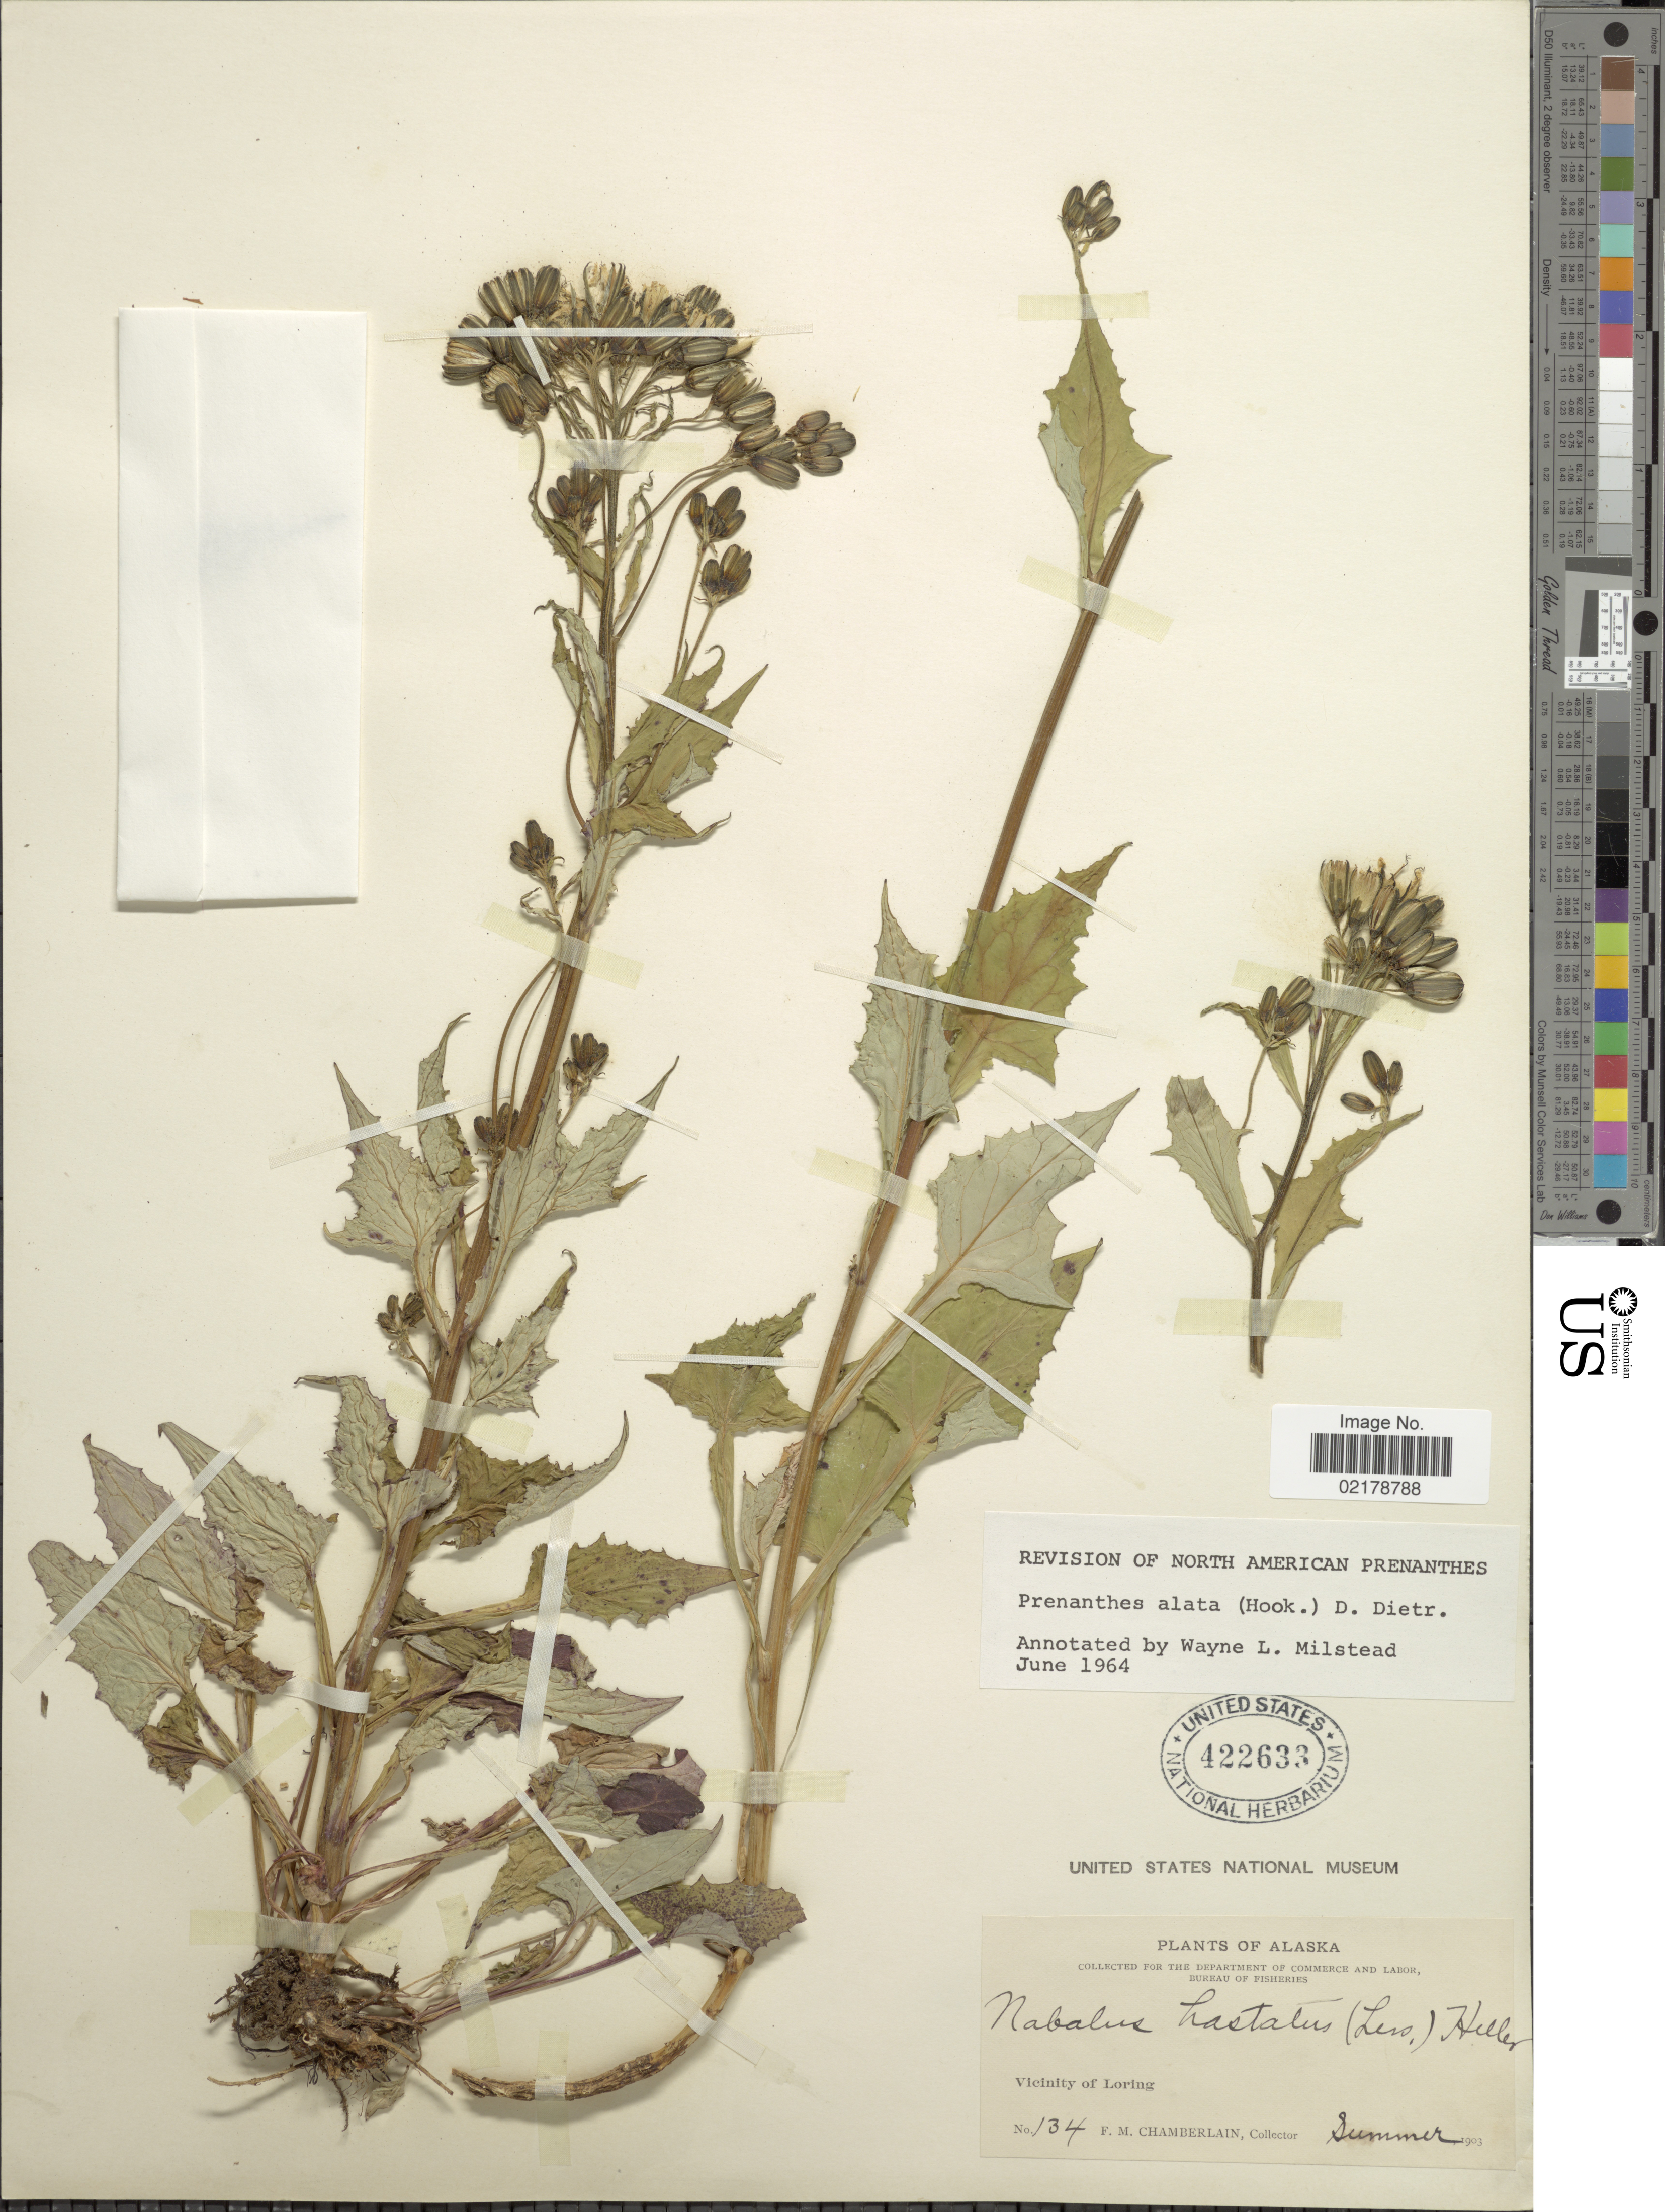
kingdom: Plantae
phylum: Tracheophyta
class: Magnoliopsida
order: Asterales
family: Asteraceae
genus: Nabalus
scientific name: Nabalus alatus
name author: Hook.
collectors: F. Chamberlain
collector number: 134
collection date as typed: Summer 1903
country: United States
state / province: Alaska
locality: Vicinity of Loring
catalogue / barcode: US 422633